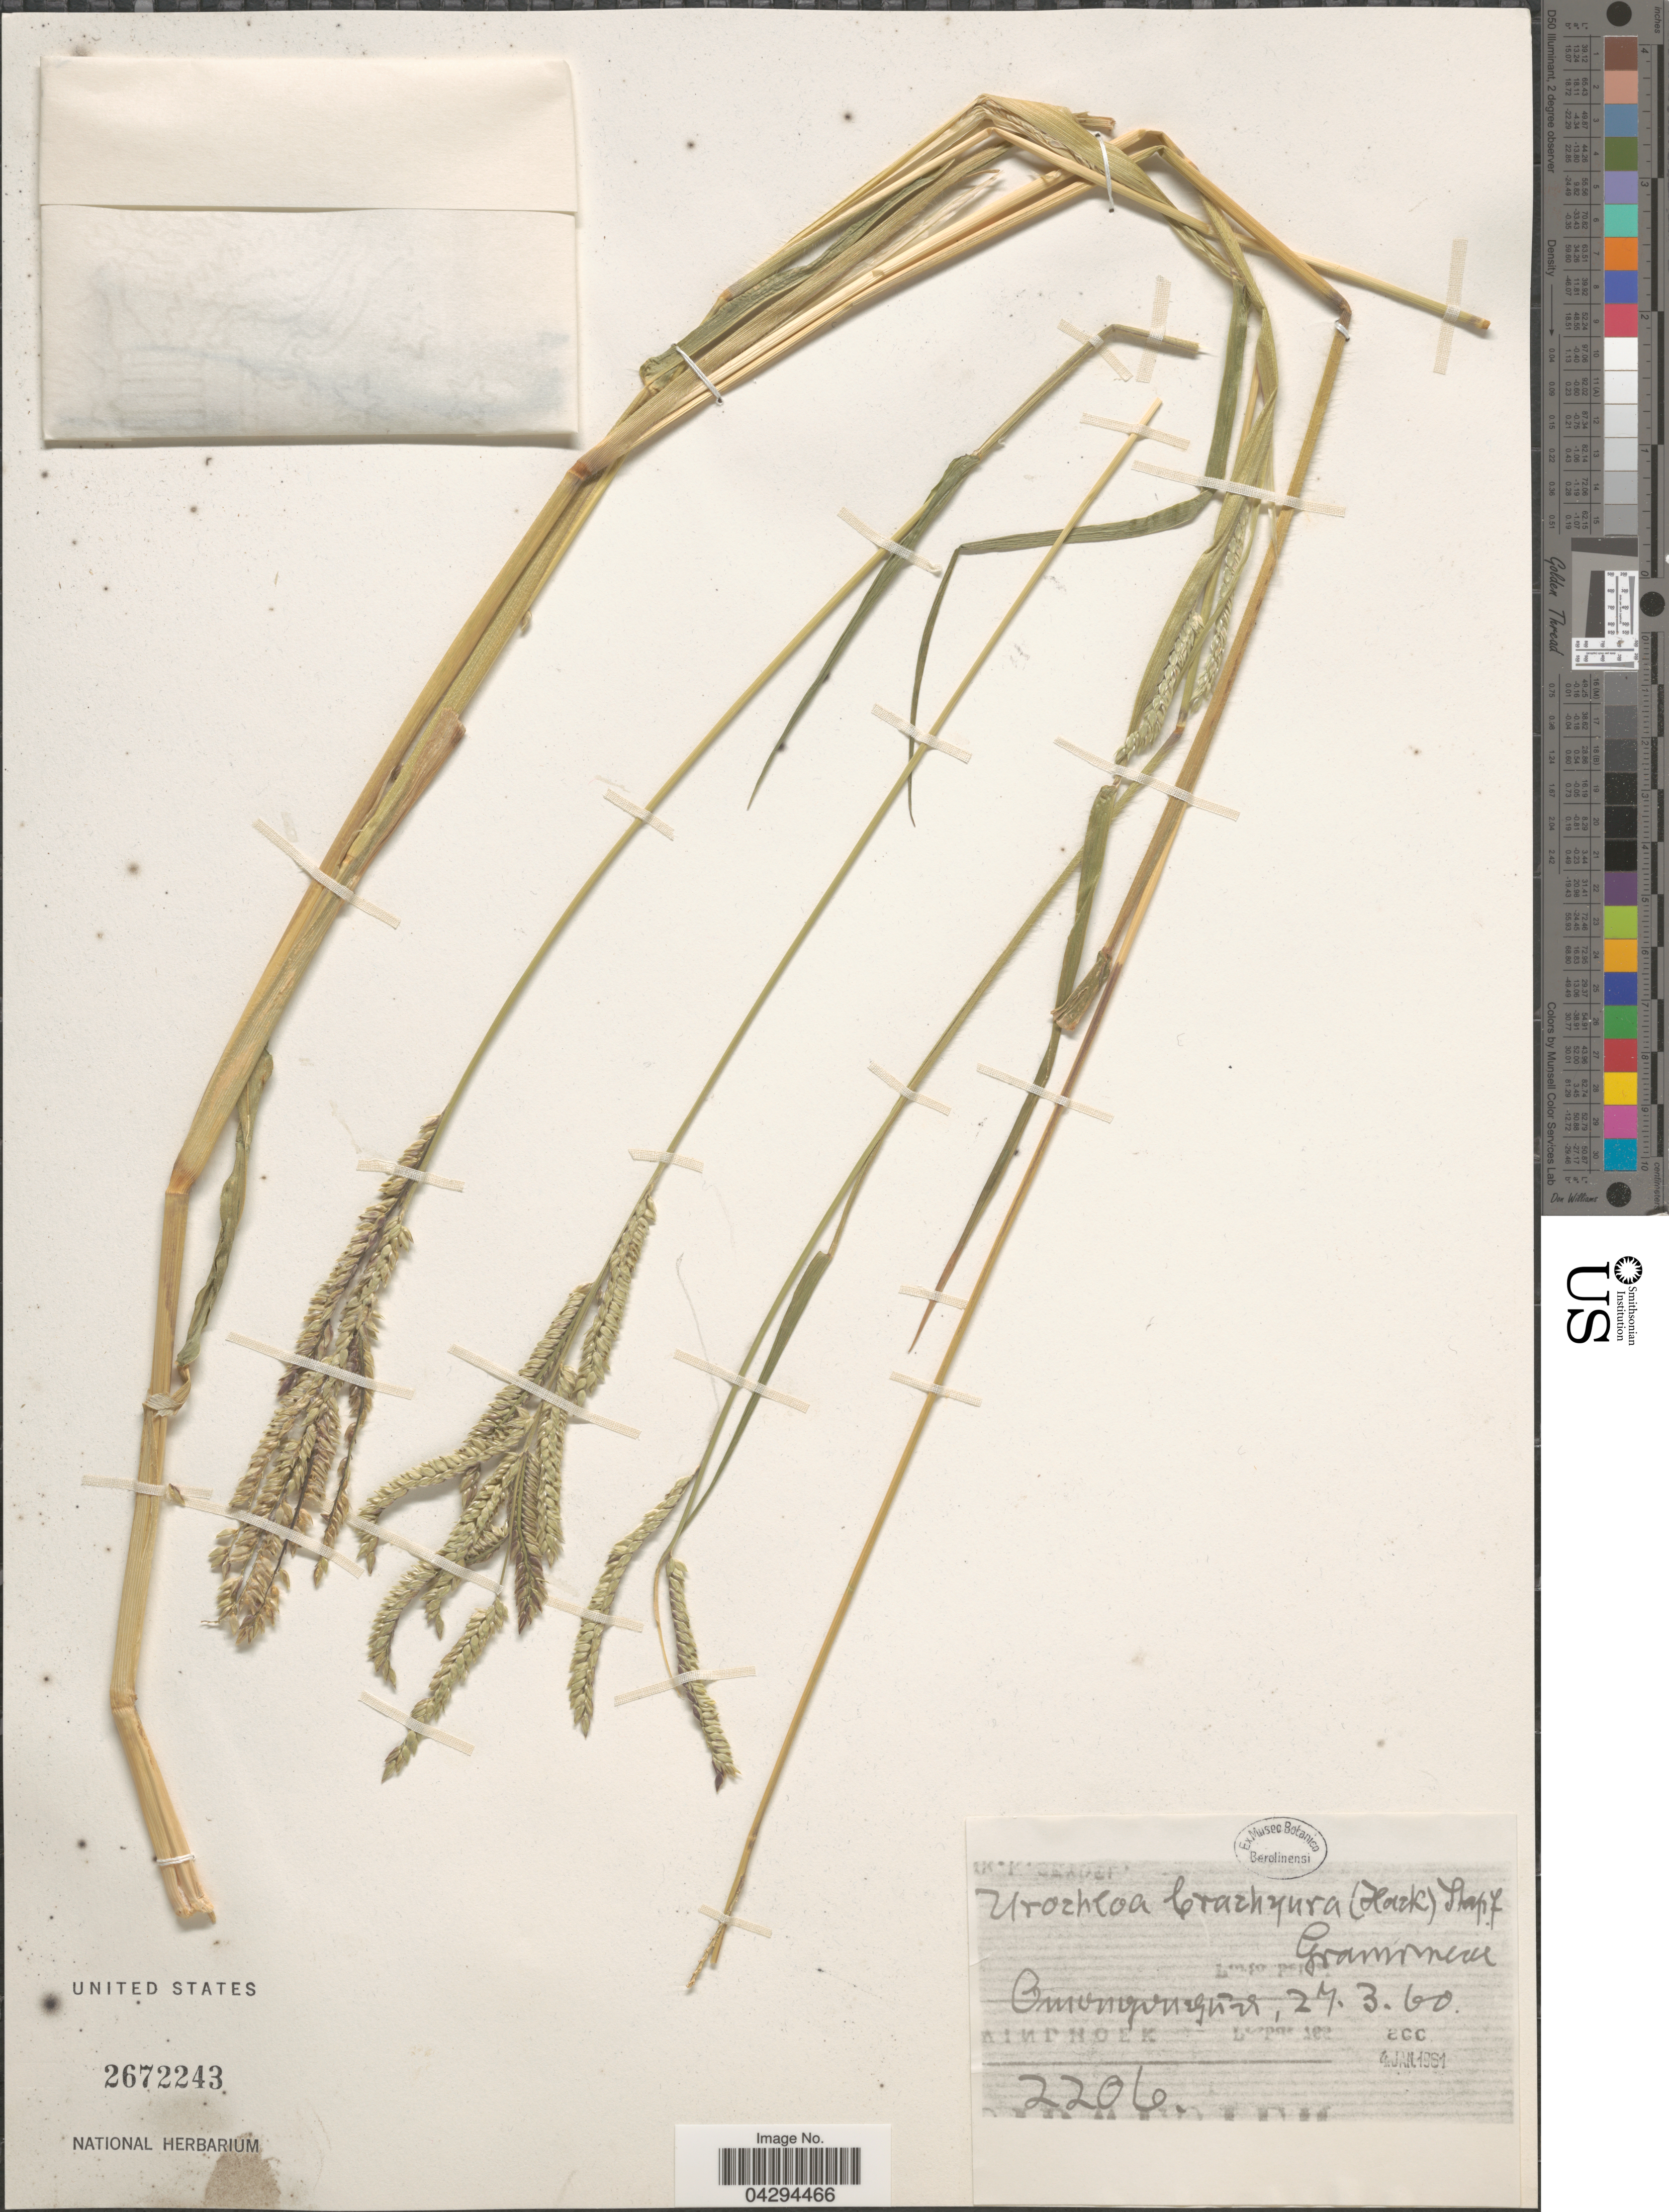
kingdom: Plantae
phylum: Tracheophyta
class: Liliopsida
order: Poales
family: Poaceae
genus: Urochloa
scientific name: Urochloa brachyura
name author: Hack. ex Schinz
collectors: ex Museo Botanico Berolinensi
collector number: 2206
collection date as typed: Transcribed d/m/y: 27/3/60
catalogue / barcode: US 2672243